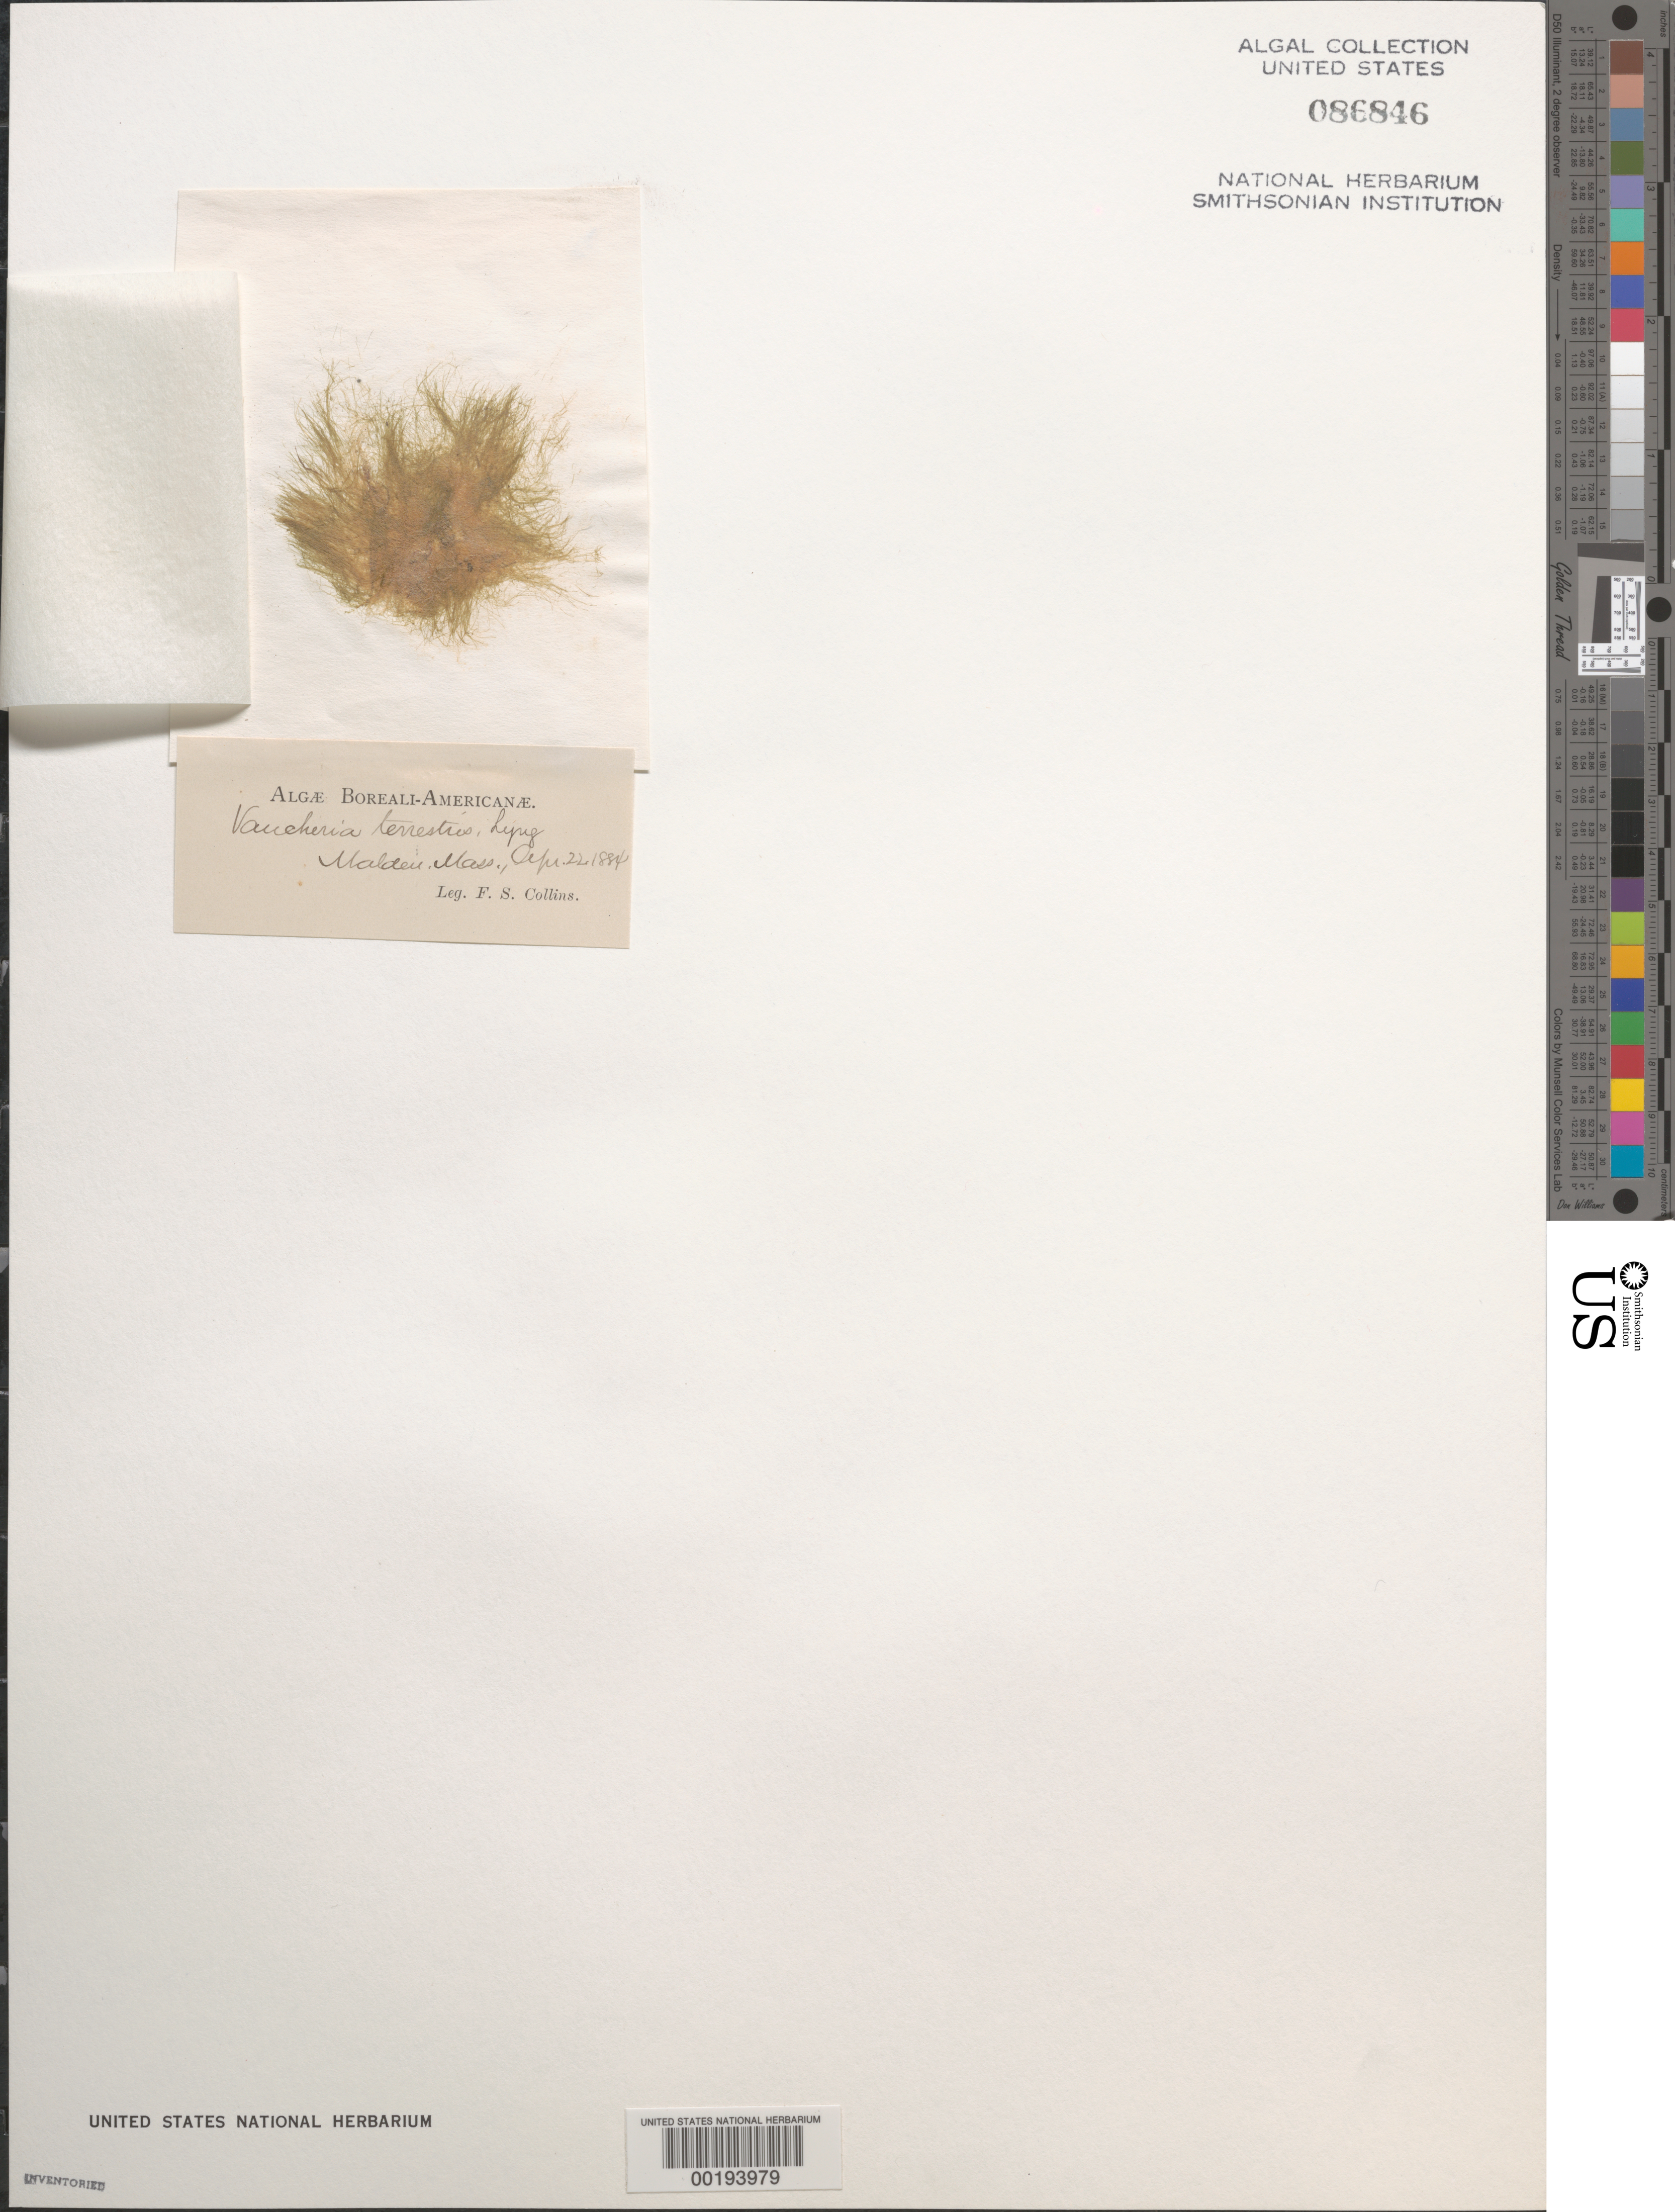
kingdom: Chromista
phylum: Ochrophyta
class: Xanthophyceae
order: Vaucheriales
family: Vaucheriaceae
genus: Vaucheria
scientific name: Vaucheria terrestris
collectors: F. Collins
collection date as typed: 22 Apr 1884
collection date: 1884-04-22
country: United States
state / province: Massachusetts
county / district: Middlesex County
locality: Malden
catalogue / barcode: US 86846